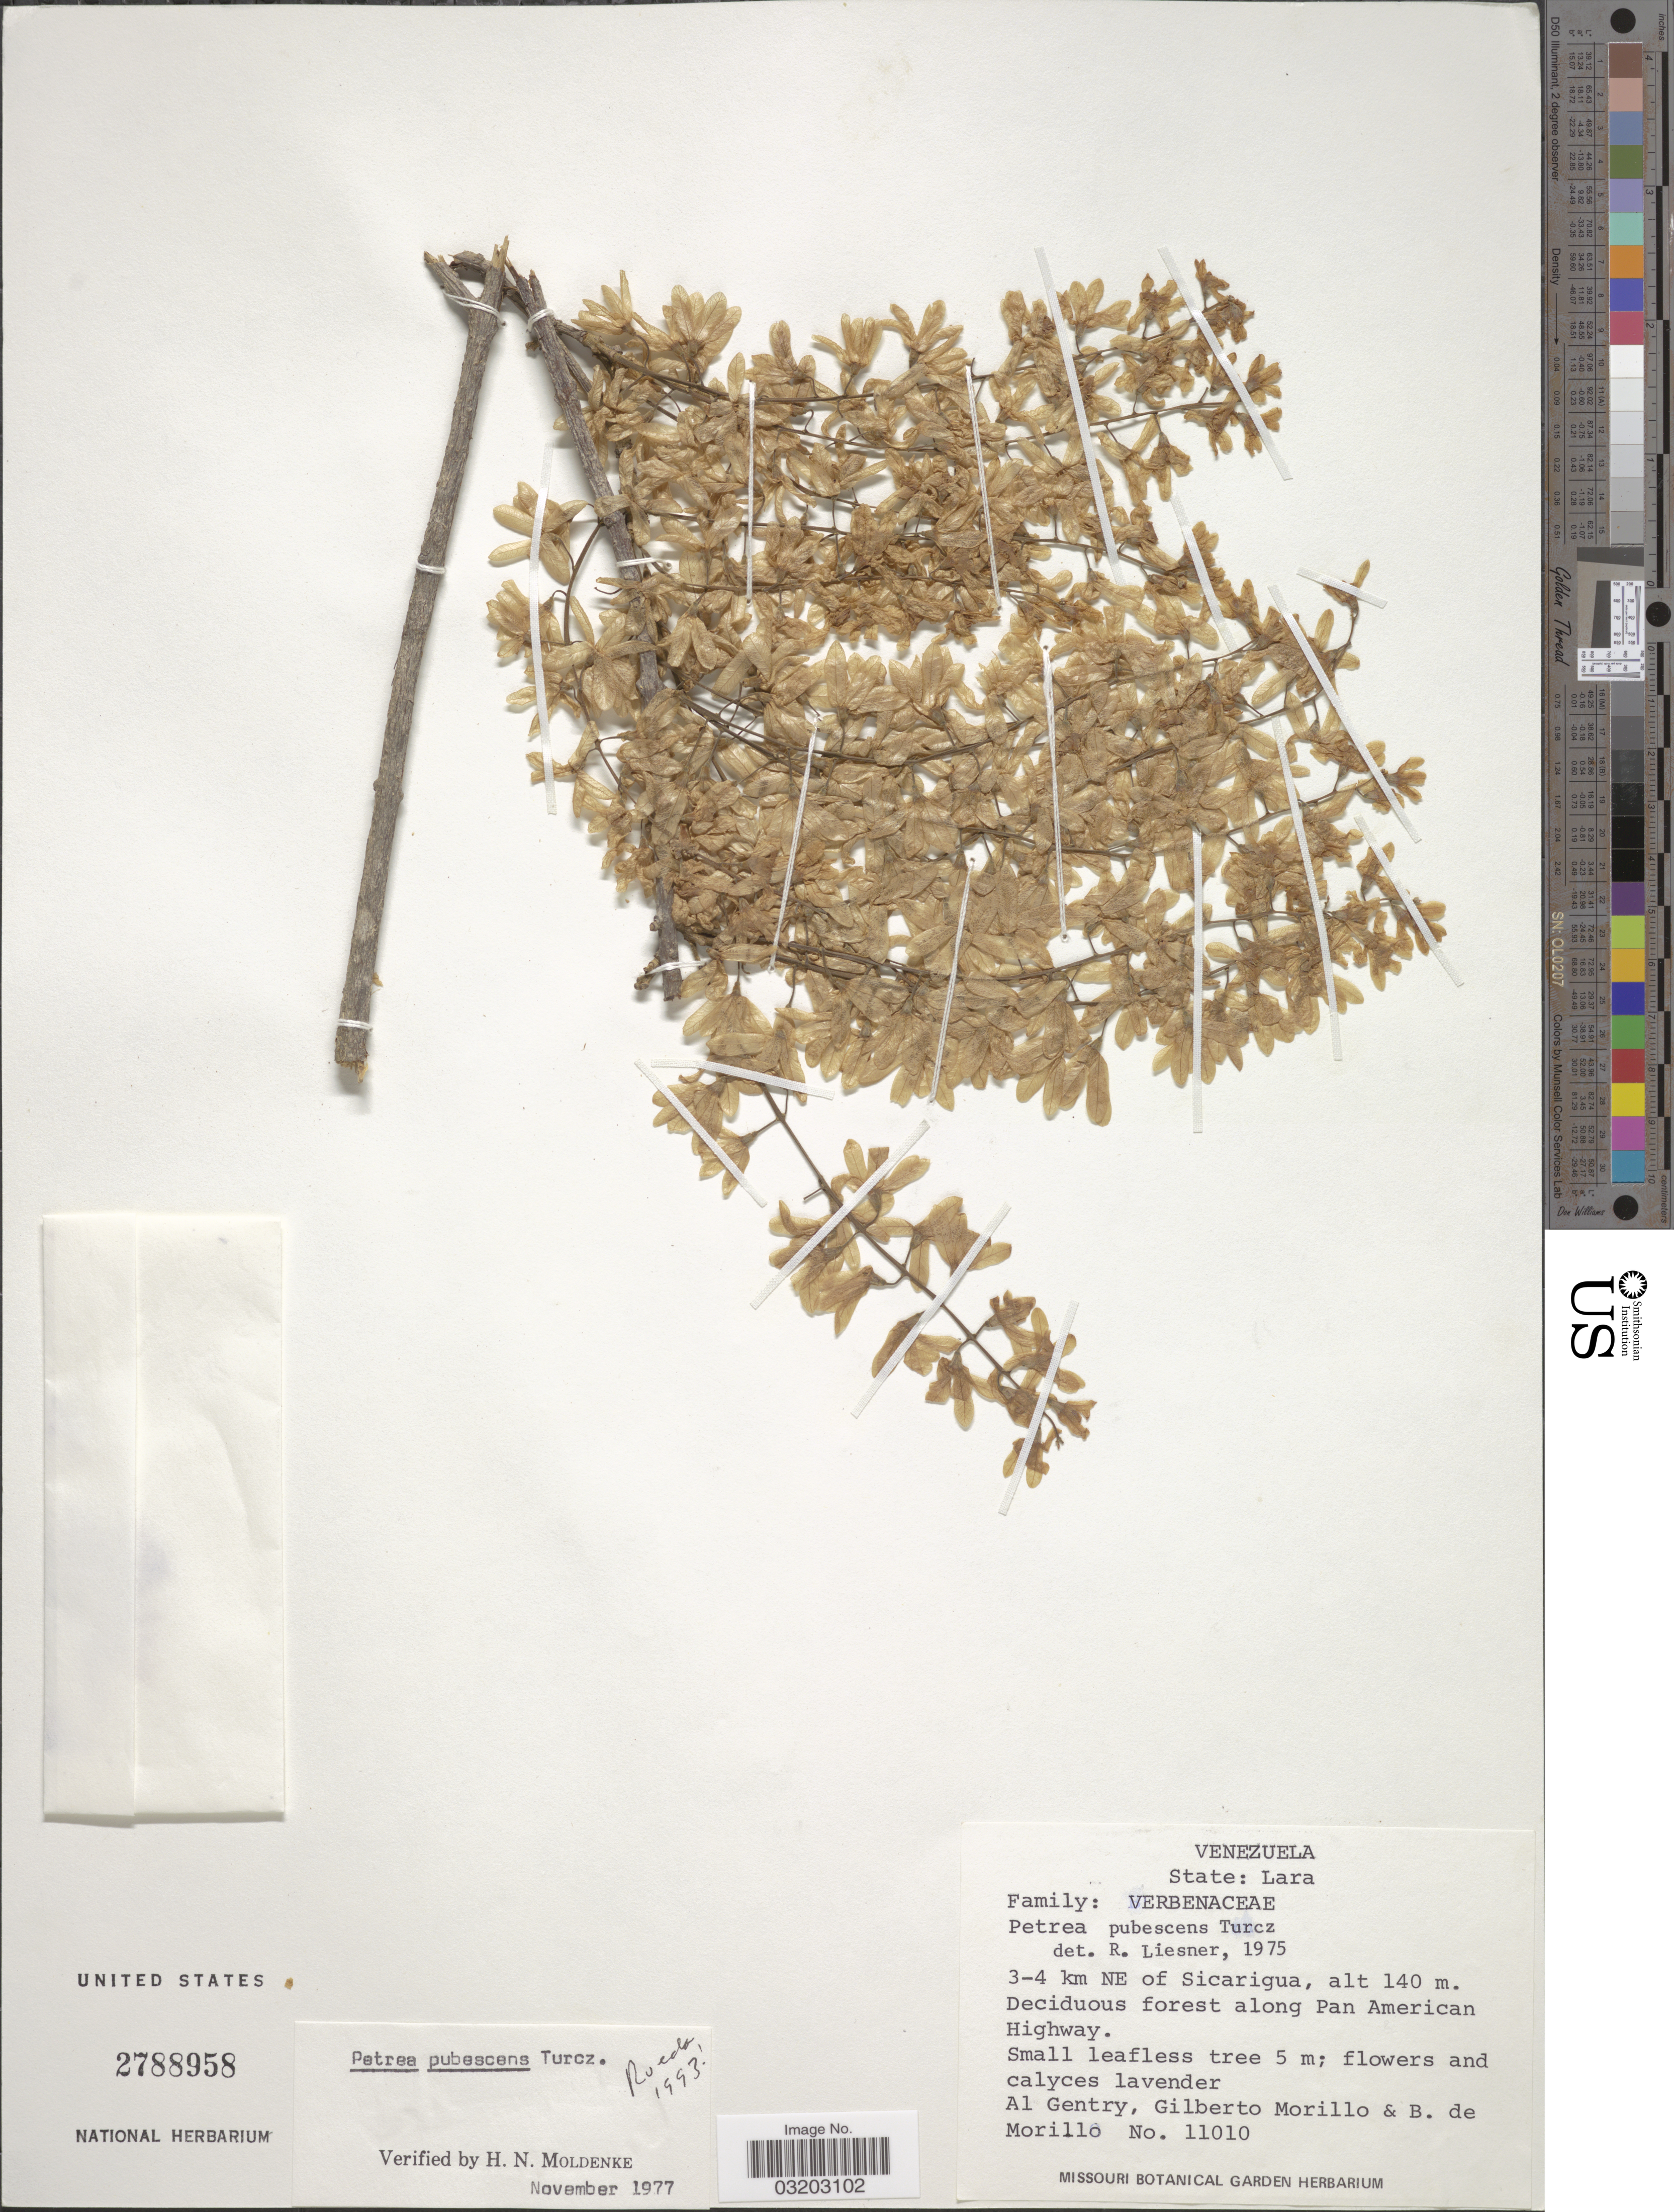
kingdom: Plantae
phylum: Tracheophyta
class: Magnoliopsida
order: Lamiales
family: Verbenaceae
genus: Petrea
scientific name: Petrea pubescens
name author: Turcz.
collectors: A. H. Gentry, G. N. Morillo & B. Morillo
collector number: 11010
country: Venezuela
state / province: Lara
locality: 3-4 km NE of Sicarigua. Deciduous forest along Pan American Highway.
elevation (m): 140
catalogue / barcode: US 2788958